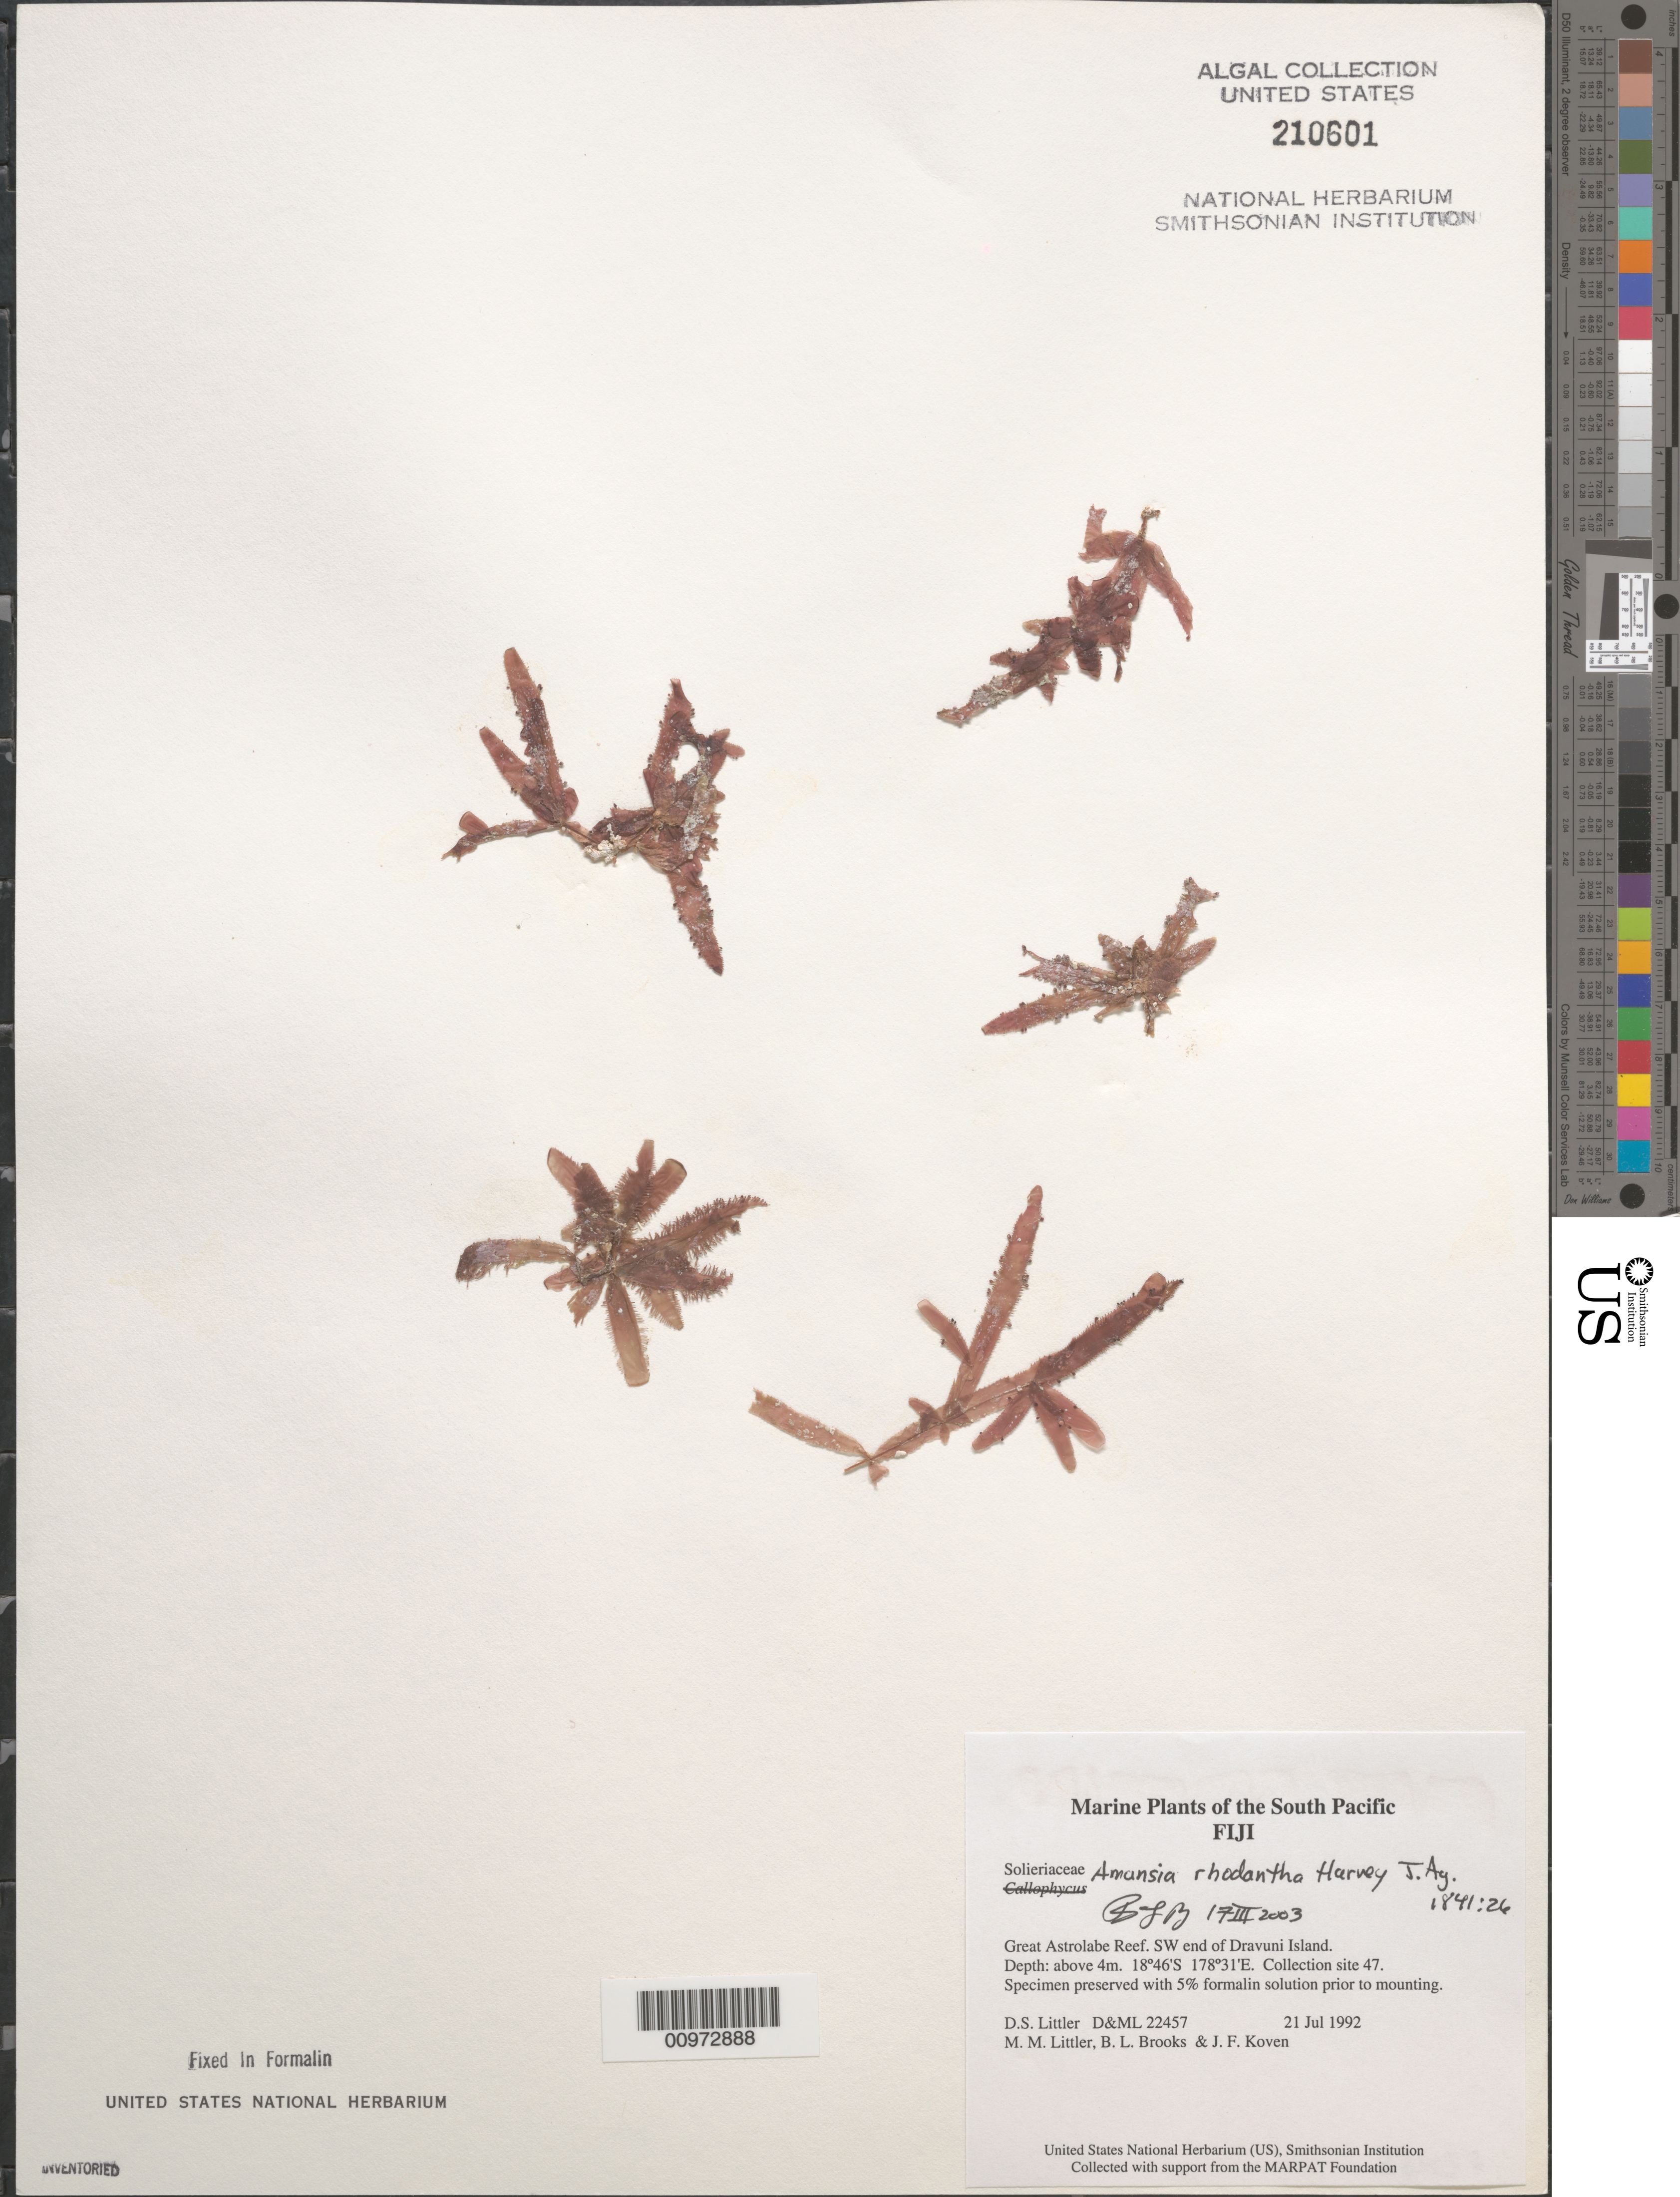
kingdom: Plantae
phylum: Rhodophyta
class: Florideophyceae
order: Ceramiales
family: Rhodomelaceae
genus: Amansia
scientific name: Amansia rhodantha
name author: (Harv.) J. Agardh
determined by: Brooks, B. L., (BOT), Smithsonian Institution - National Museum of Natural History (UNITED STATES)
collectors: D. S. Littler, M. M. Littler, B. Brooks & J. Koven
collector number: D&ML 22457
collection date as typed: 21 Jul 1992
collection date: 1992-07-21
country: Fiji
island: Dravuni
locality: Great Astrolabe Reef, southwest end of island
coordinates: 18 46'S, 178 31'E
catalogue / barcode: US 210601